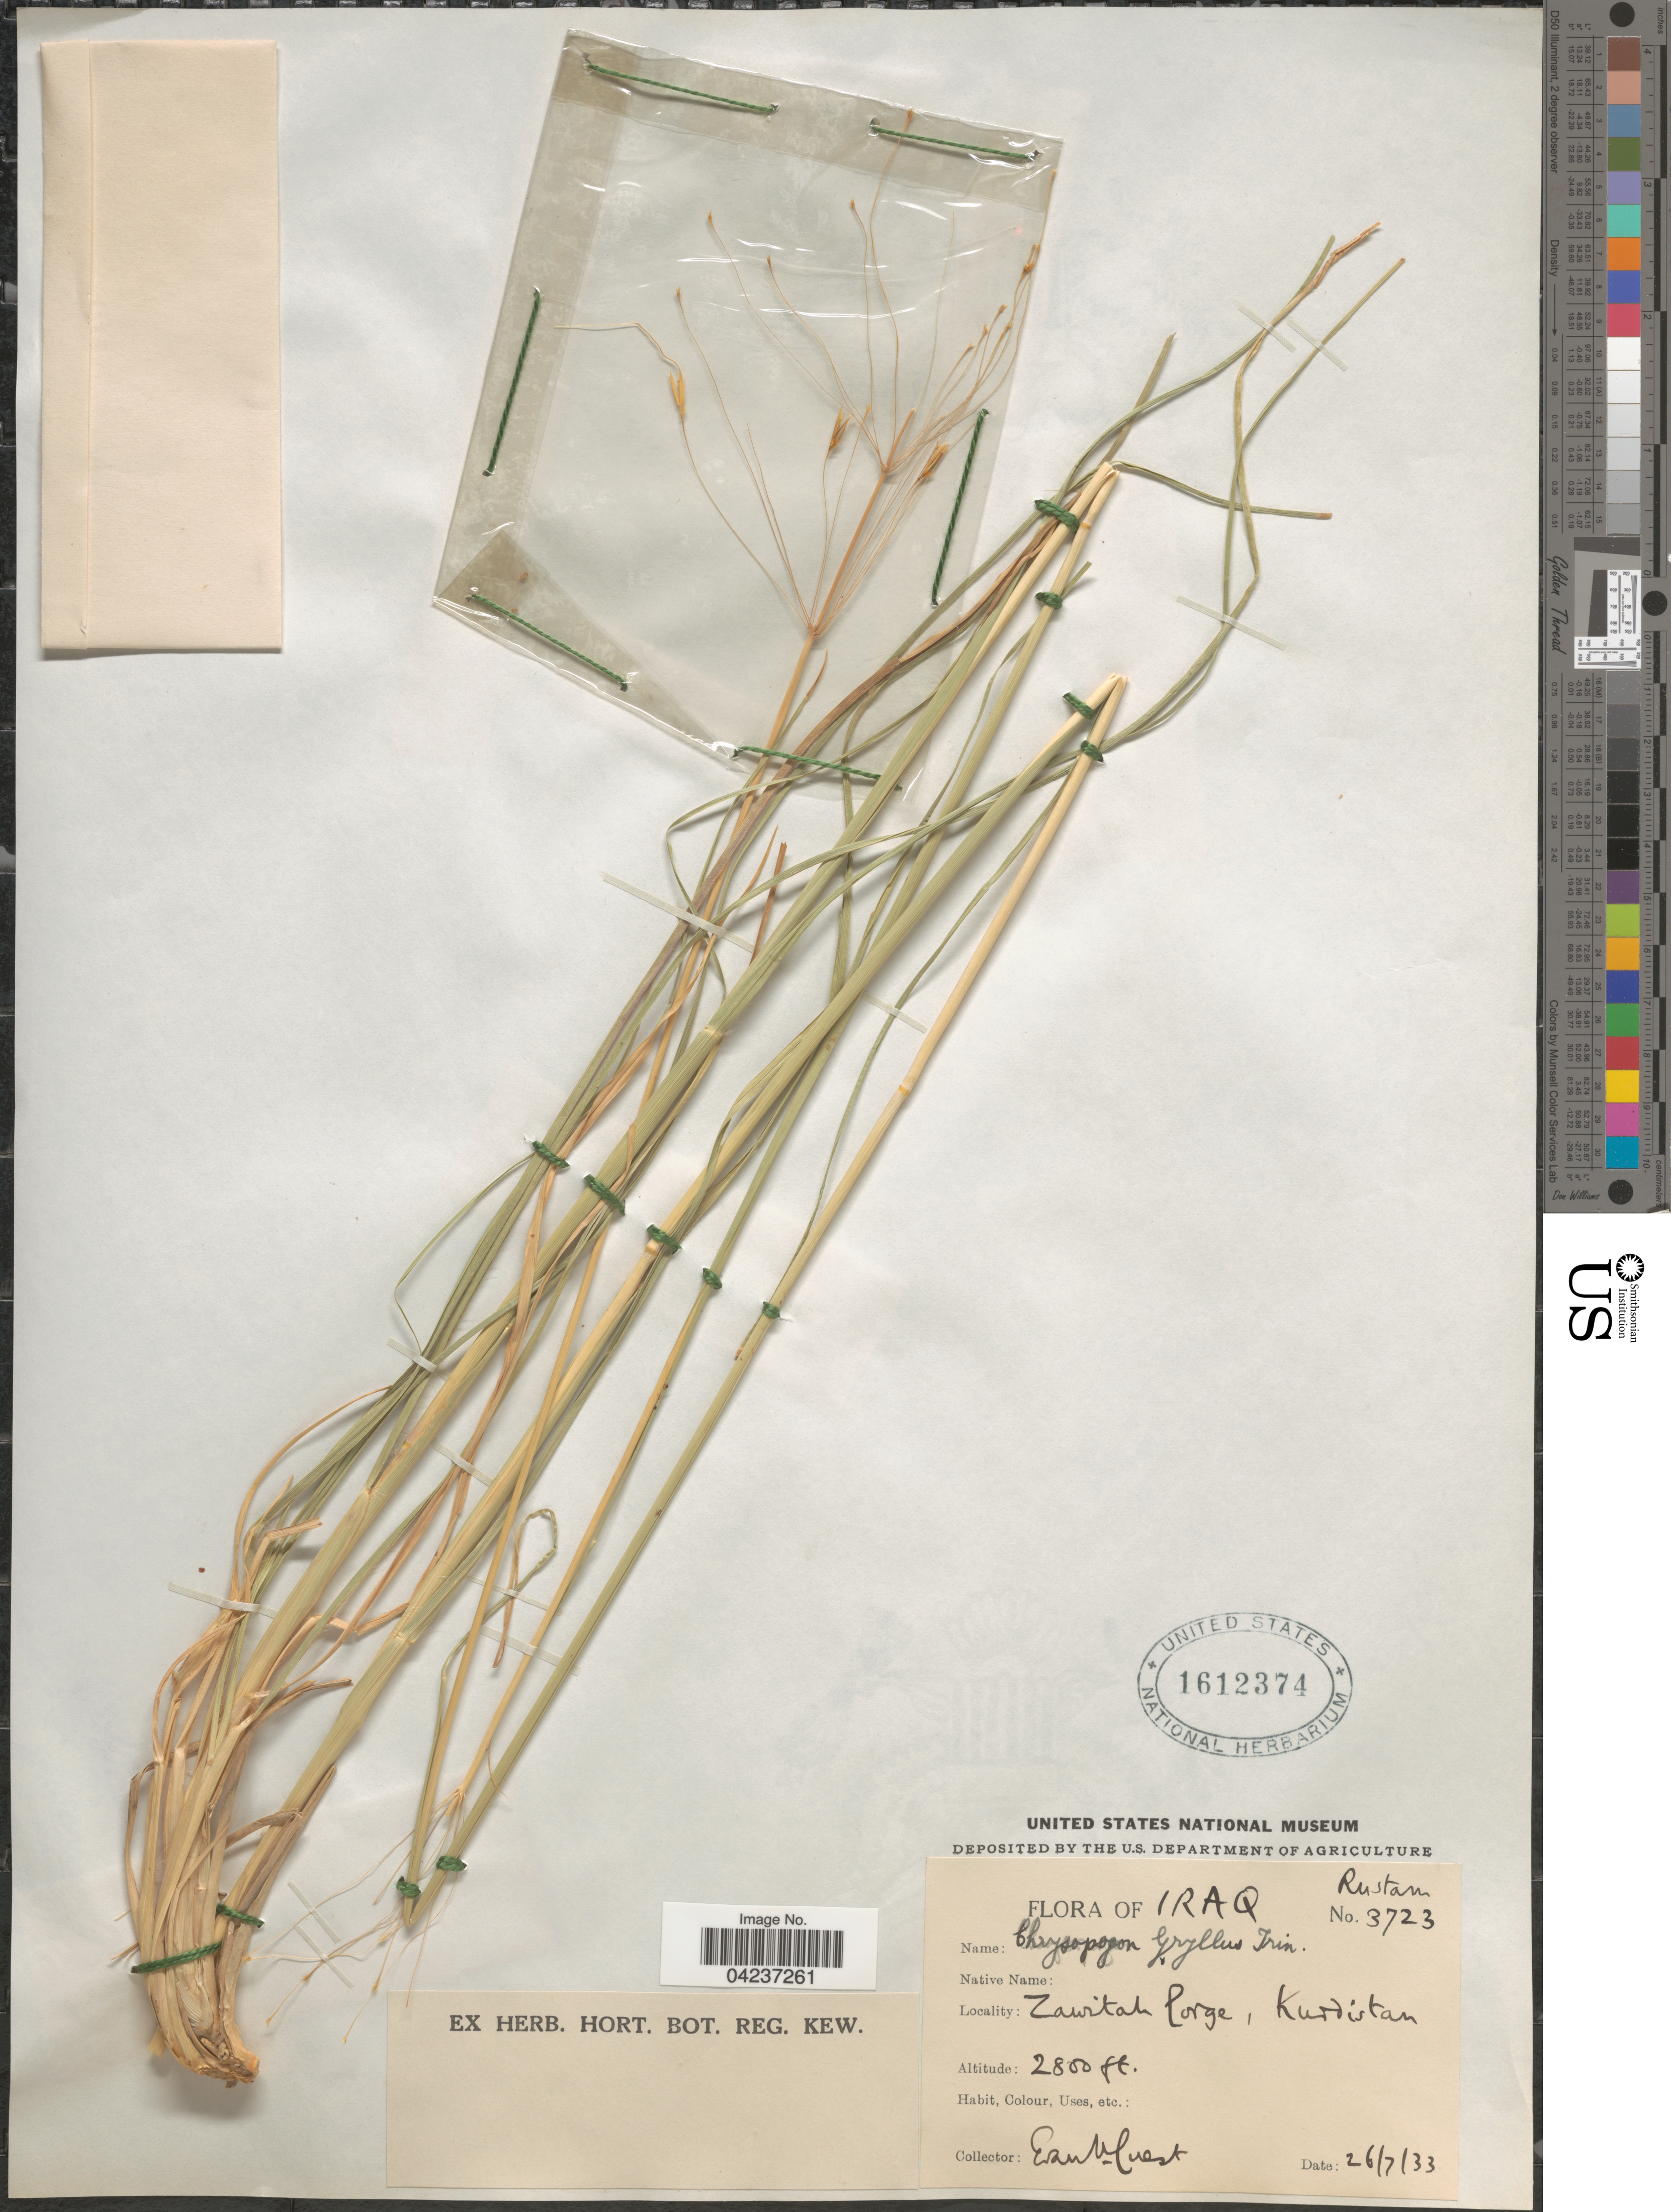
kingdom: Plantae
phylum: Tracheophyta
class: Liliopsida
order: Poales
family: Poaceae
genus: Chrysopogon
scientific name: Chrysopogon gryllus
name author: (L.) Trin.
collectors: E. Crest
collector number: Rustam 3723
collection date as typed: Transcribed d/m/y: 26/7/33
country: Iran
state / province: Kurdistan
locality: Zawitah Gorge, Kurdistan.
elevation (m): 853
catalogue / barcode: US 1612374